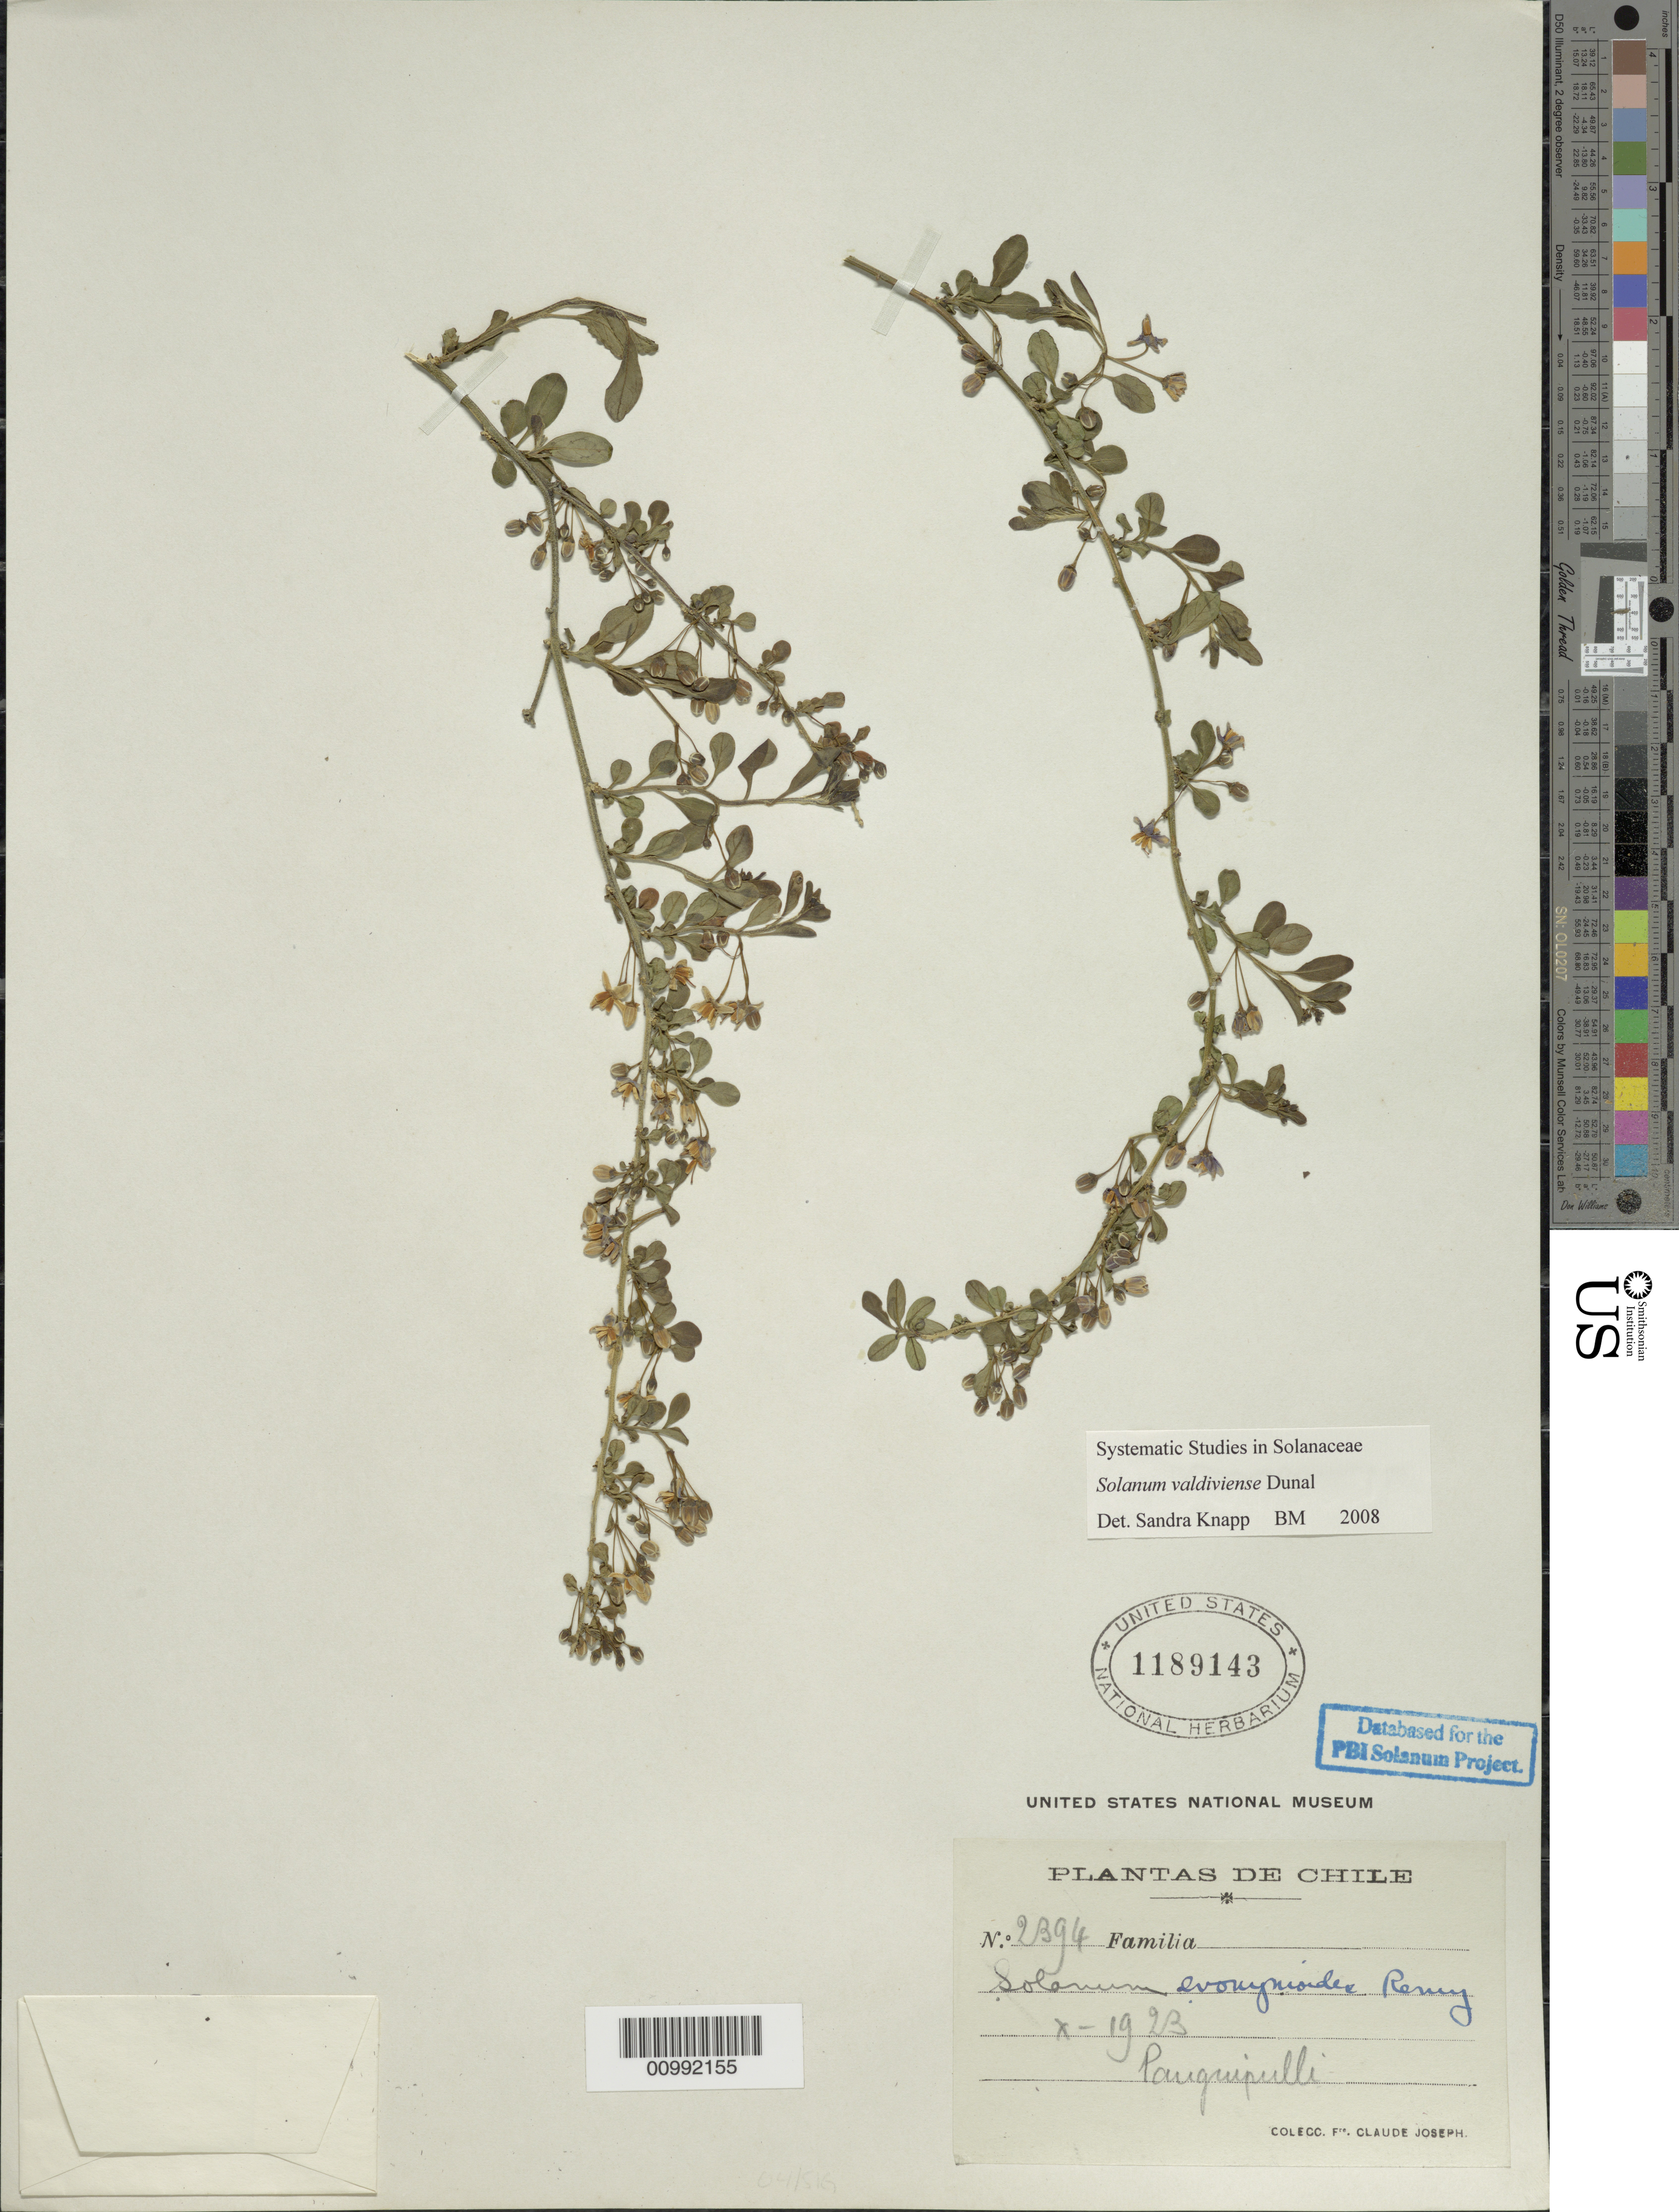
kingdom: Plantae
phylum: Tracheophyta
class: Magnoliopsida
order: Solanales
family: Solanaceae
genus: Solanum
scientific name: Solanum valdiviense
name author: Dunal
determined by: Knapp, S. D.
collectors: Bro. Claude-Joseph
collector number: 2394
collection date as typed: Oct 1923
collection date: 1923-10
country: Chile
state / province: Los Lagos (X)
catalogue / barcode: US 1189143